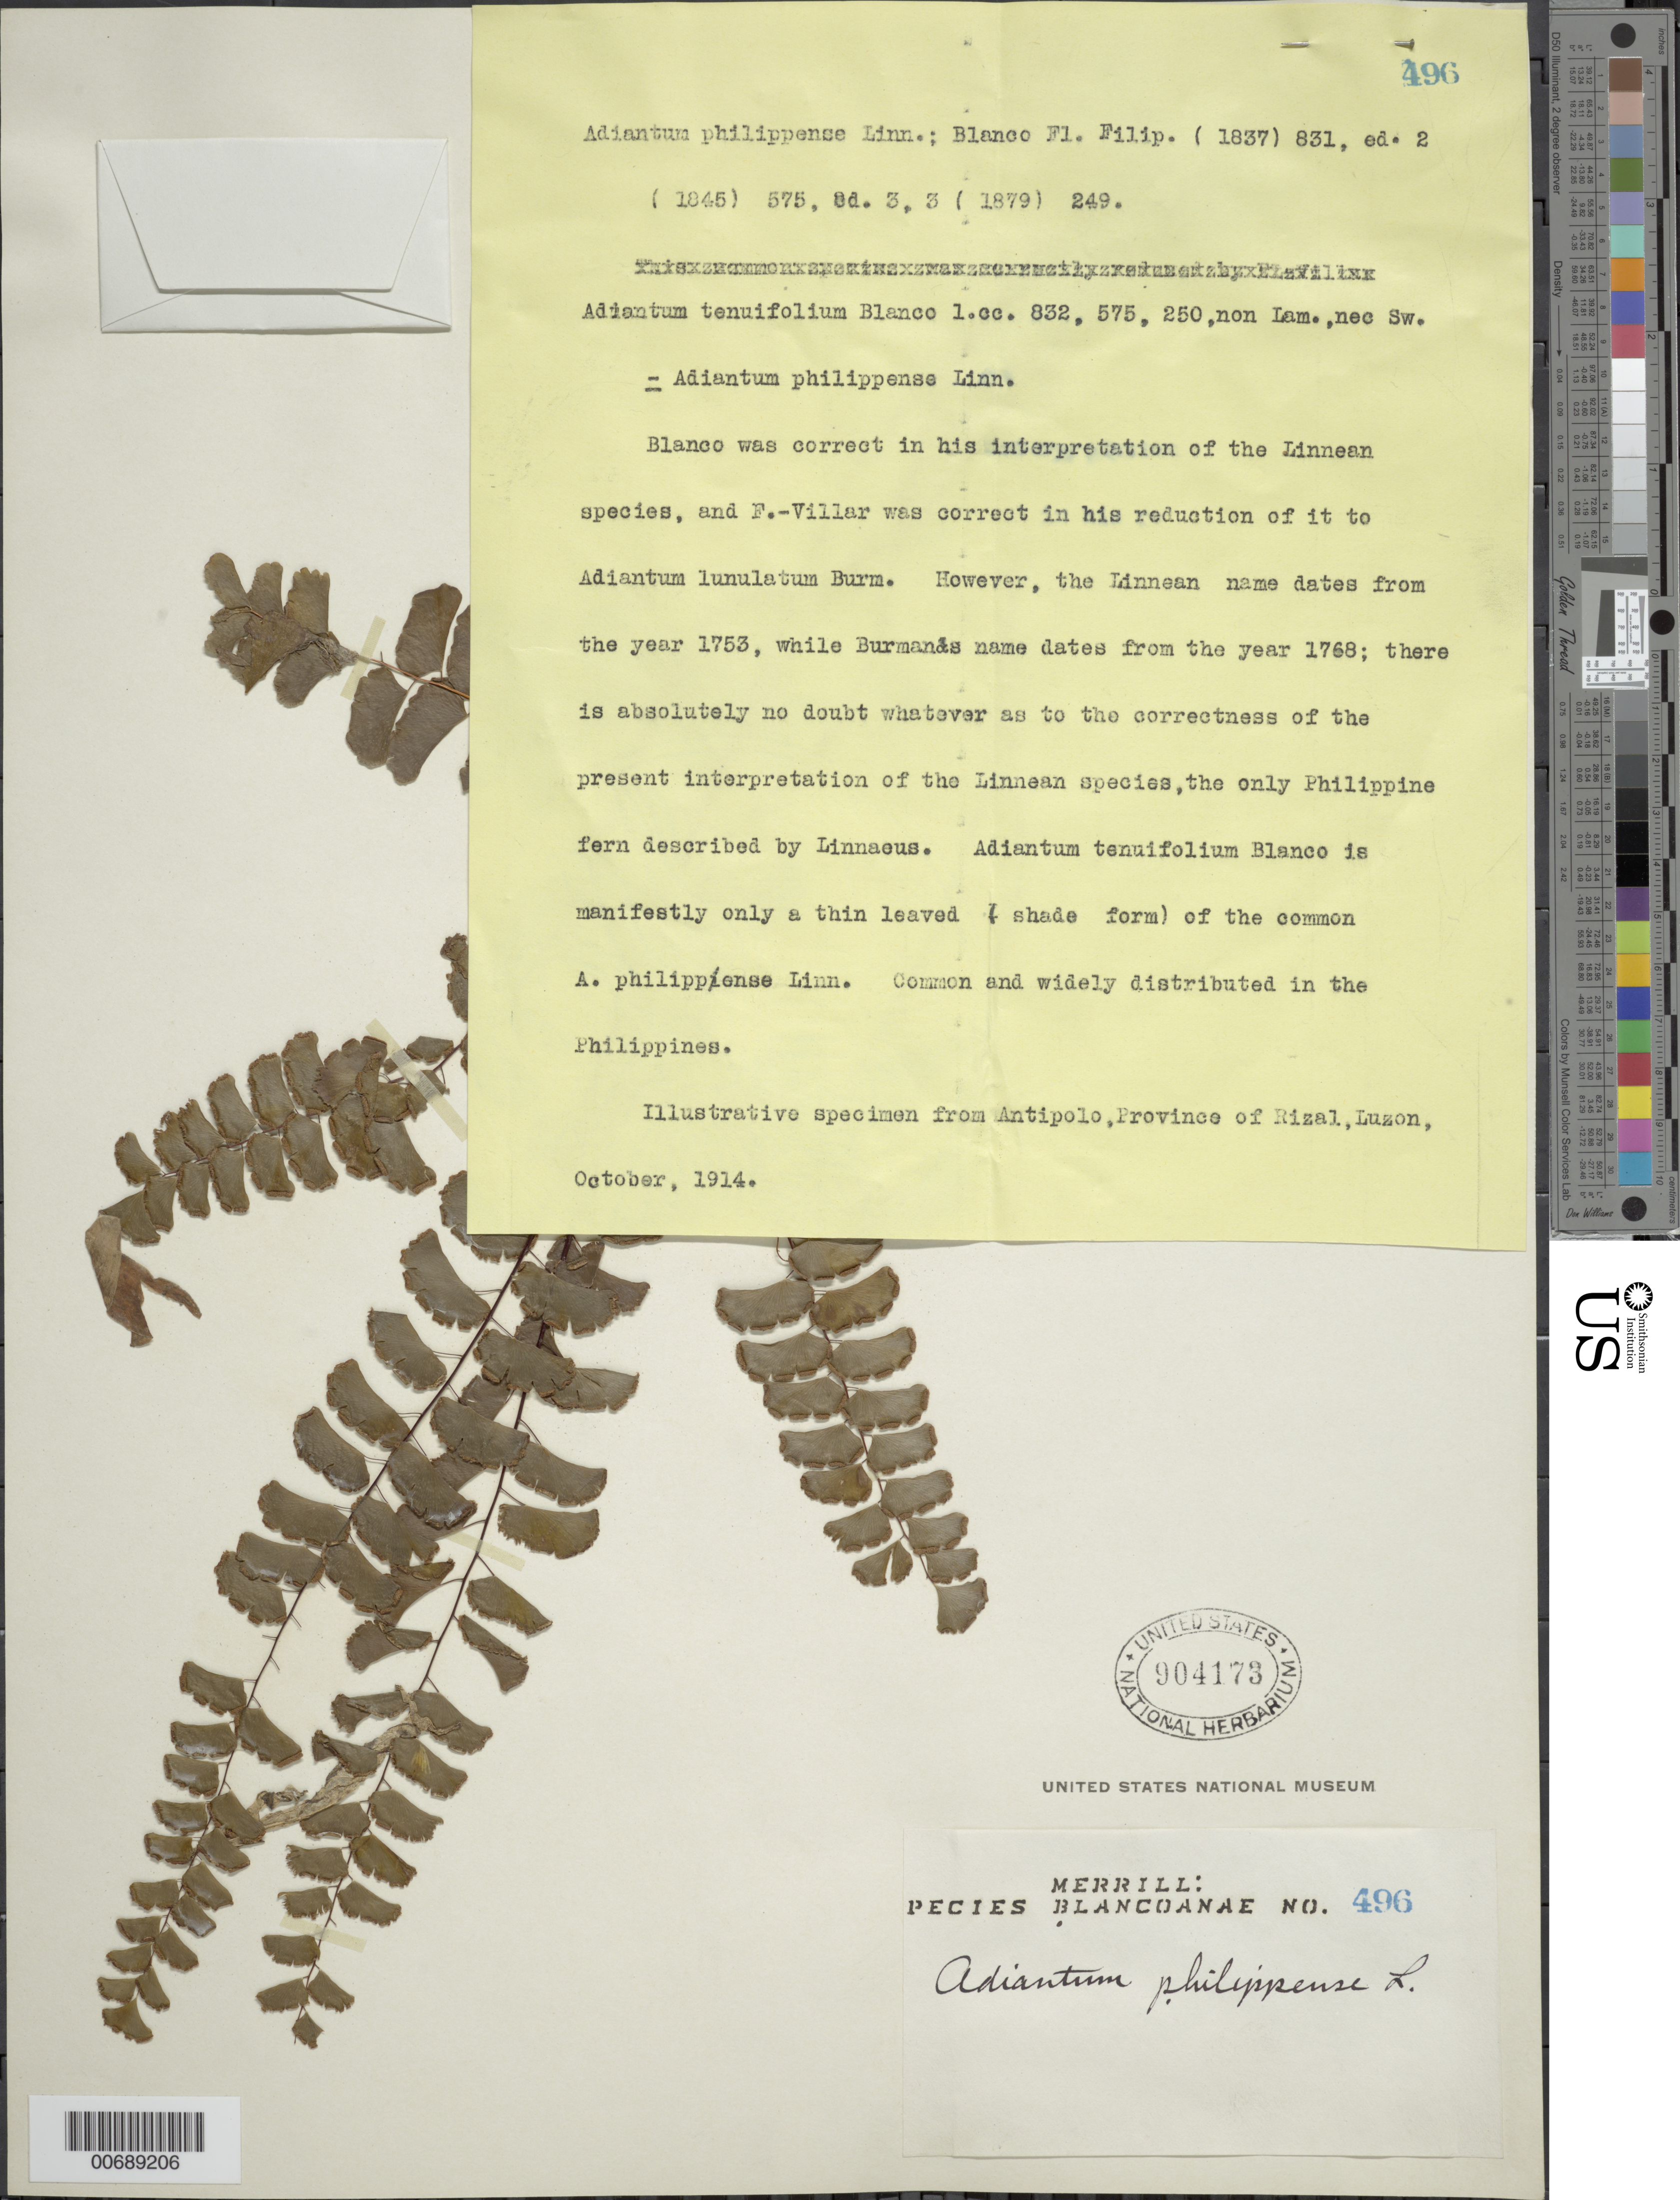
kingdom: Plantae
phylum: Tracheophyta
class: Polypodiopsida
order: Polypodiales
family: Pteridaceae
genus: Adiantum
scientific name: Adiantum philippense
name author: L.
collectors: E. D. Merrill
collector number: Sp. Blancoan. 0496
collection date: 1914-10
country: Philippines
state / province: Calabarzon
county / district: Rizal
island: Luzon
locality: Antipolo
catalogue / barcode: US 904173